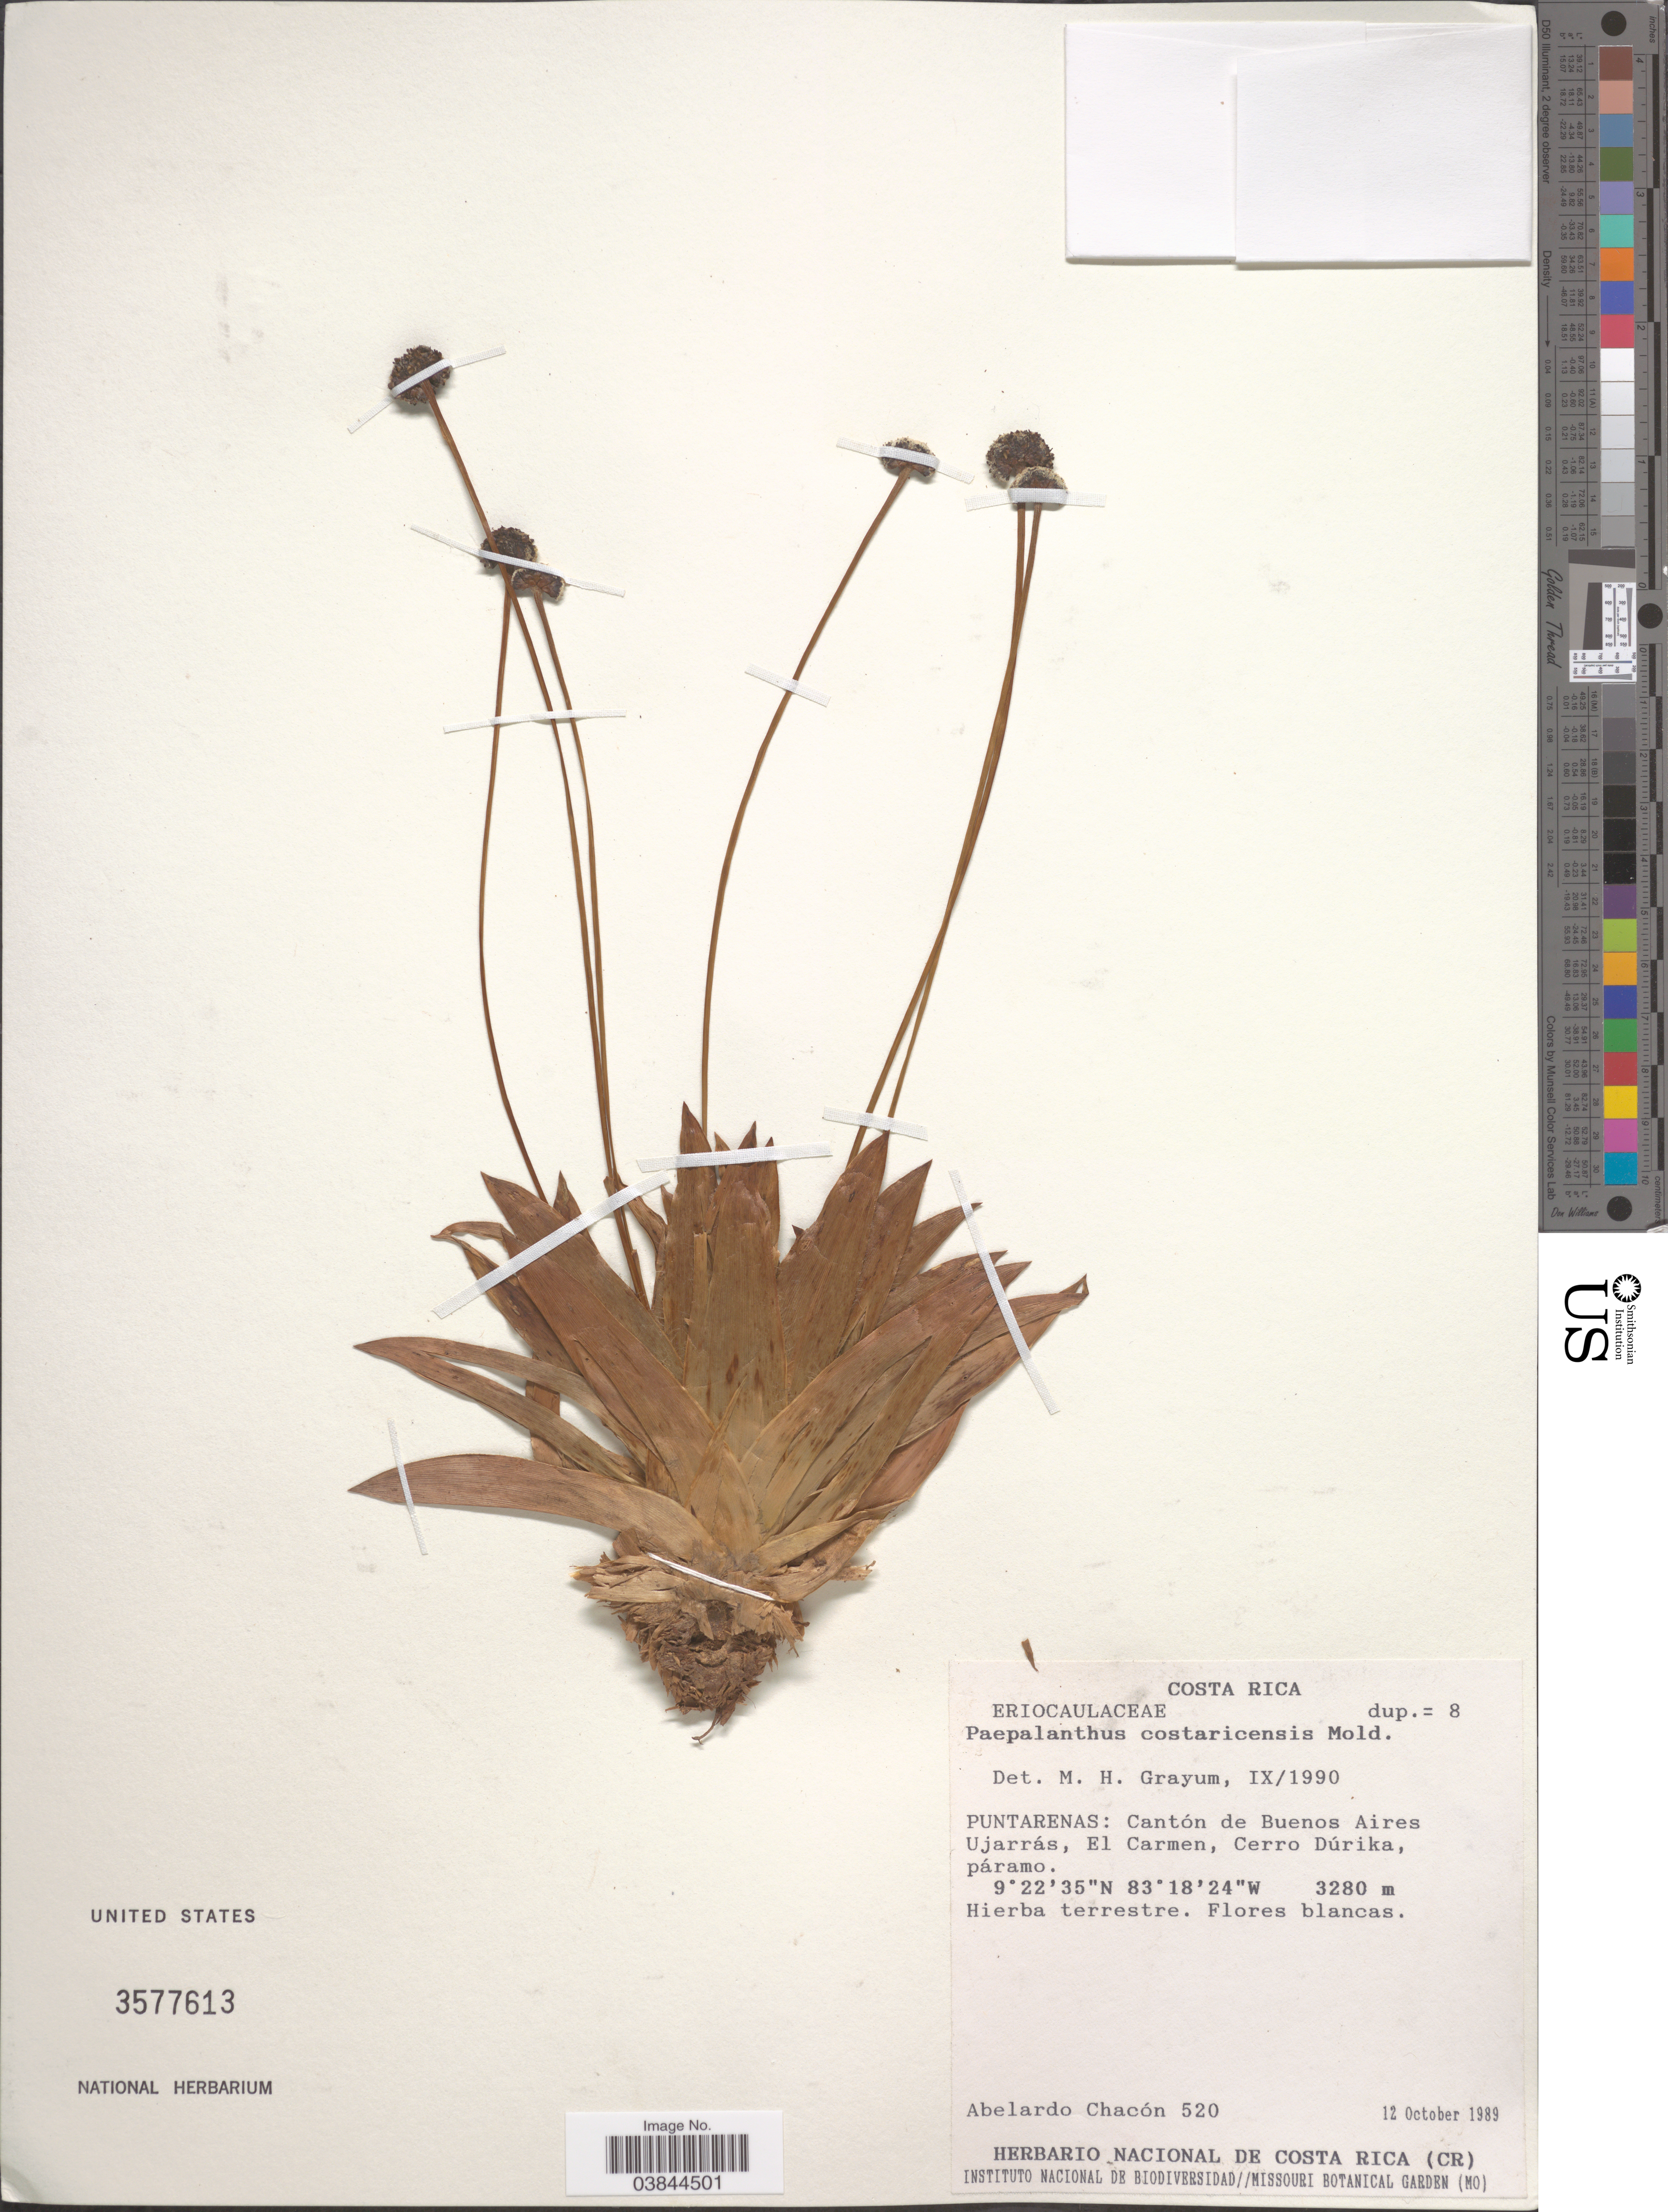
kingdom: Plantae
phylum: Tracheophyta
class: Liliopsida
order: Poales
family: Eriocaulaceae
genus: Paepalanthus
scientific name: Paepalanthus costaricensis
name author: Moldenke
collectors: A. Chacon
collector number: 520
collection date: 1989-10-12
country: Costa Rica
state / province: Puntarenas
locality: Cantón de Buenos Aires Ujarrás, El Carmen, Cerro Dúrika.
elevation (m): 3280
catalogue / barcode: US 3577613